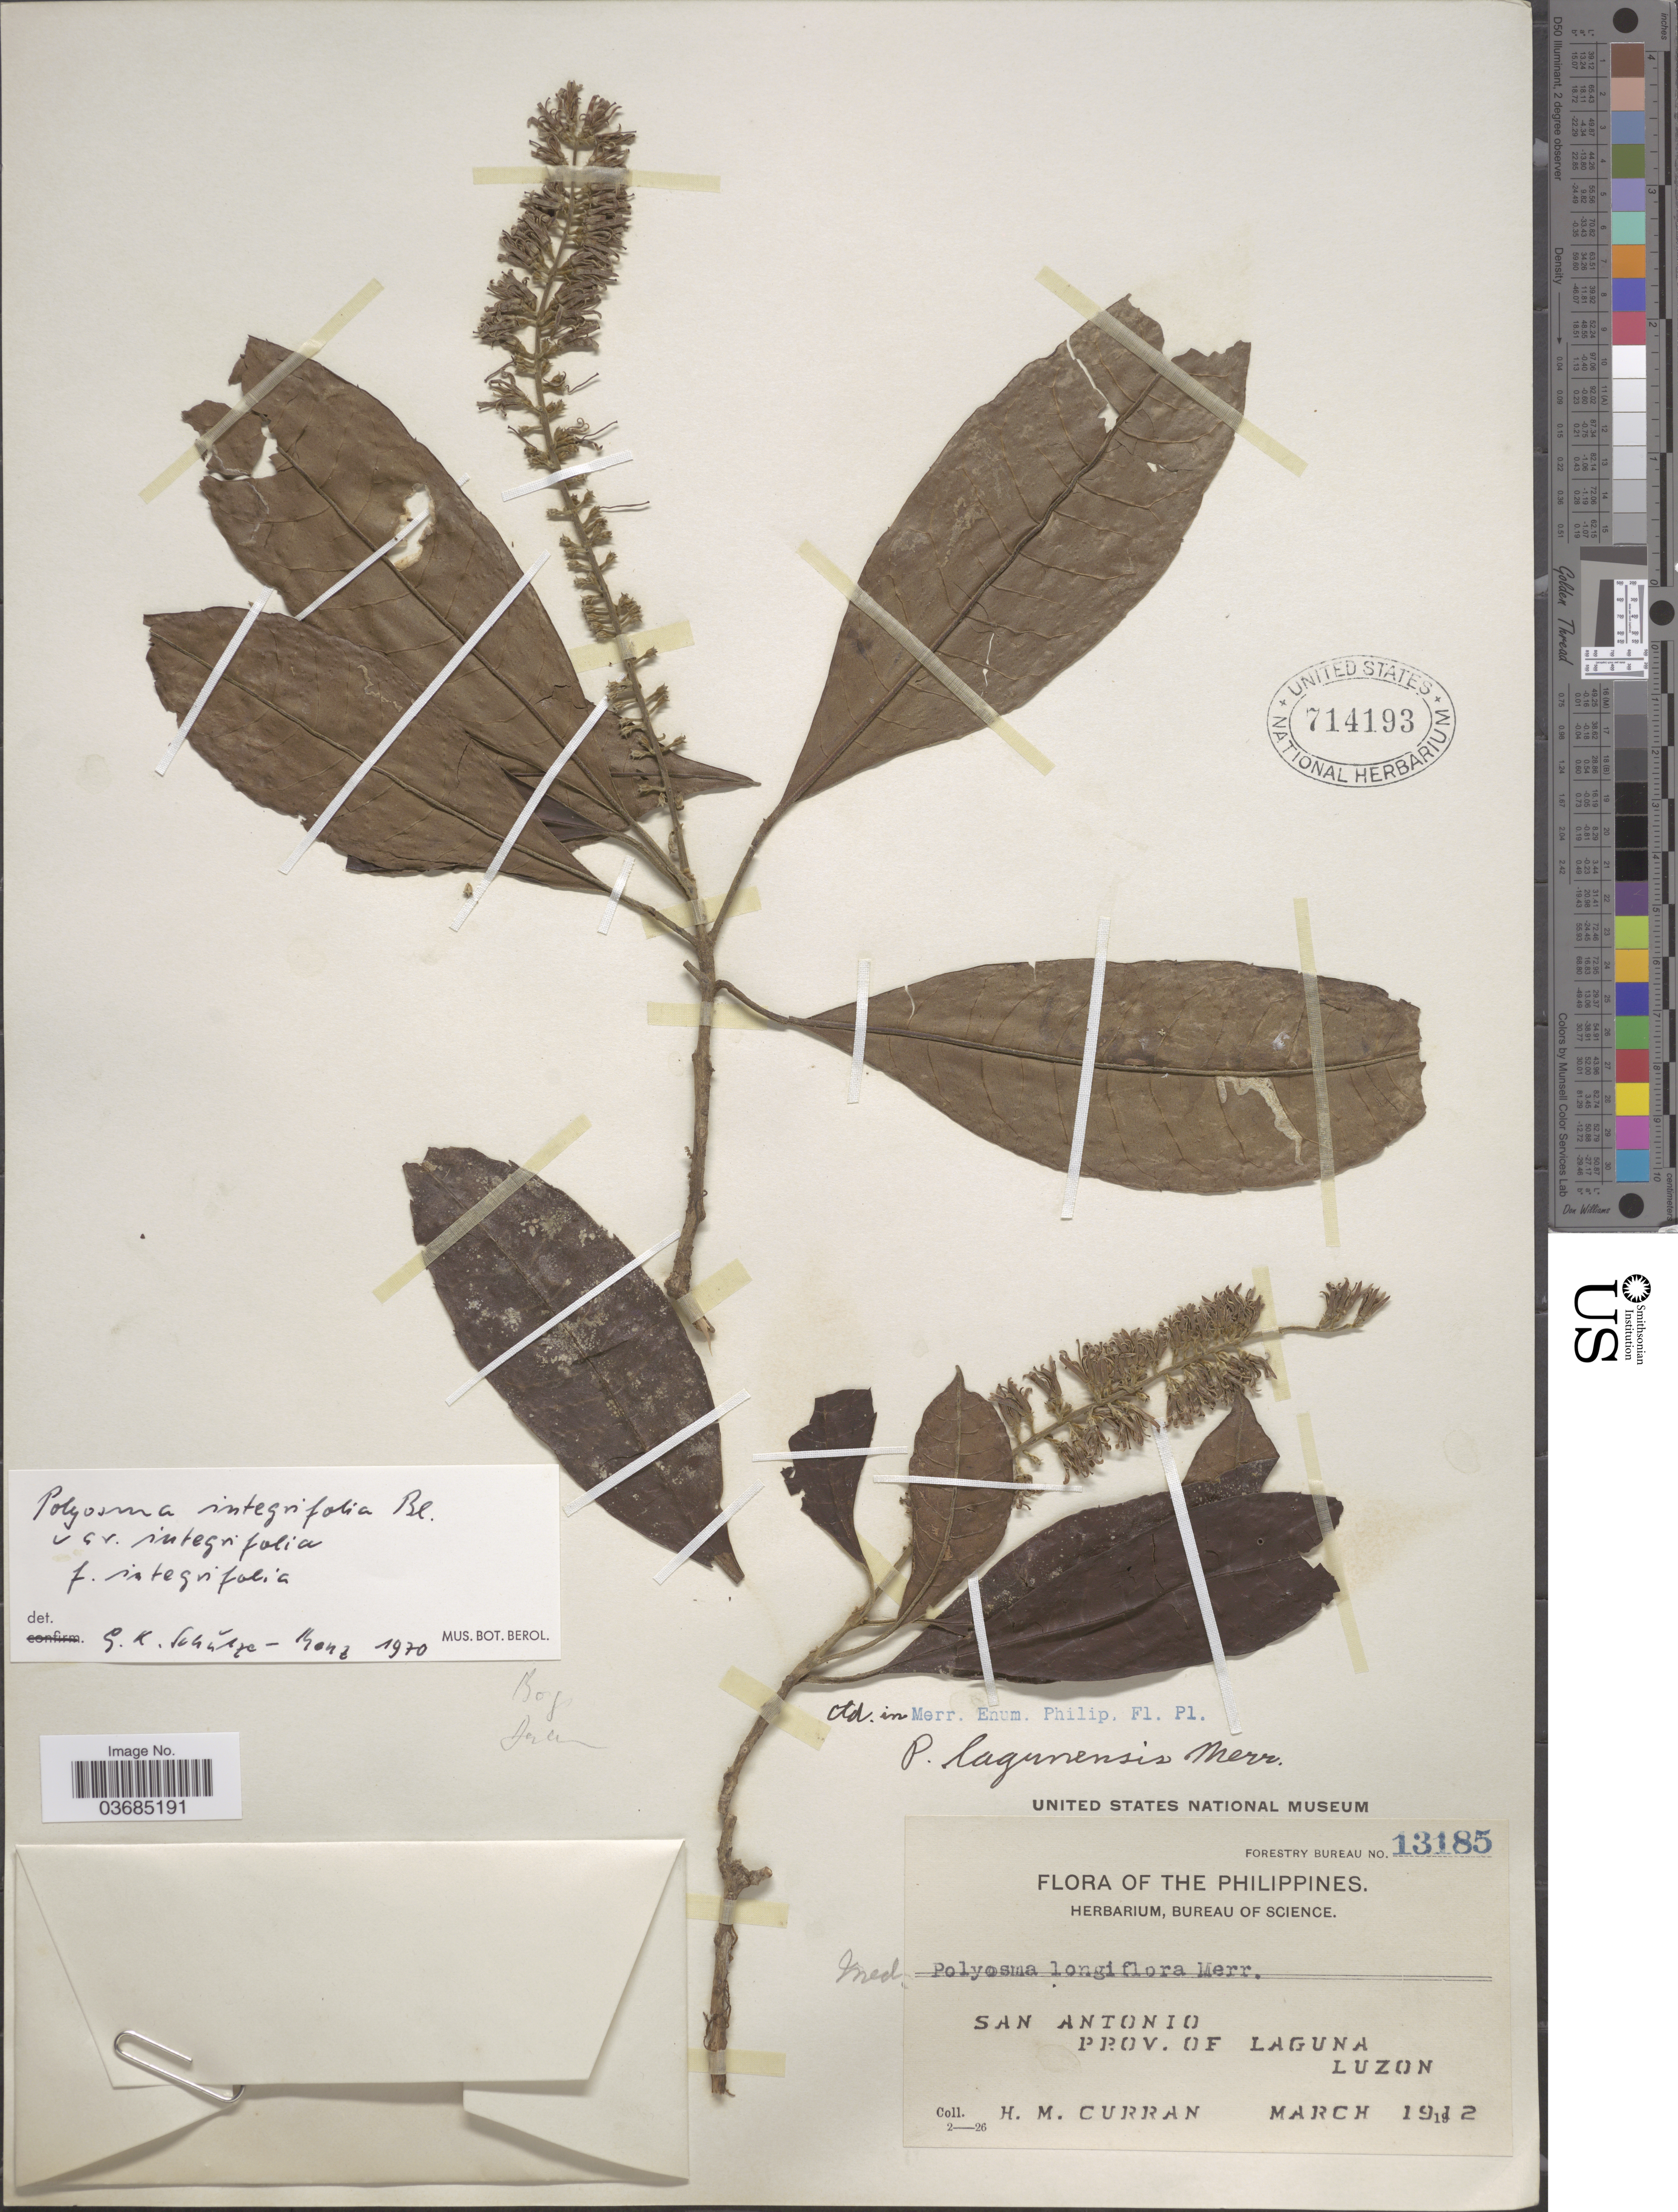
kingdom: Plantae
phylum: Tracheophyta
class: Magnoliopsida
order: Escalloniales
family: Escalloniaceae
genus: Polyosma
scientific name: Polyosma integrifolia var. integrifolia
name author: Blume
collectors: H. M. Curran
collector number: Forestry Bureau 13185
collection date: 1912-03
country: Philippines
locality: San Antonio, Prov. of Laguna, Luzon.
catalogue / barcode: US 714193